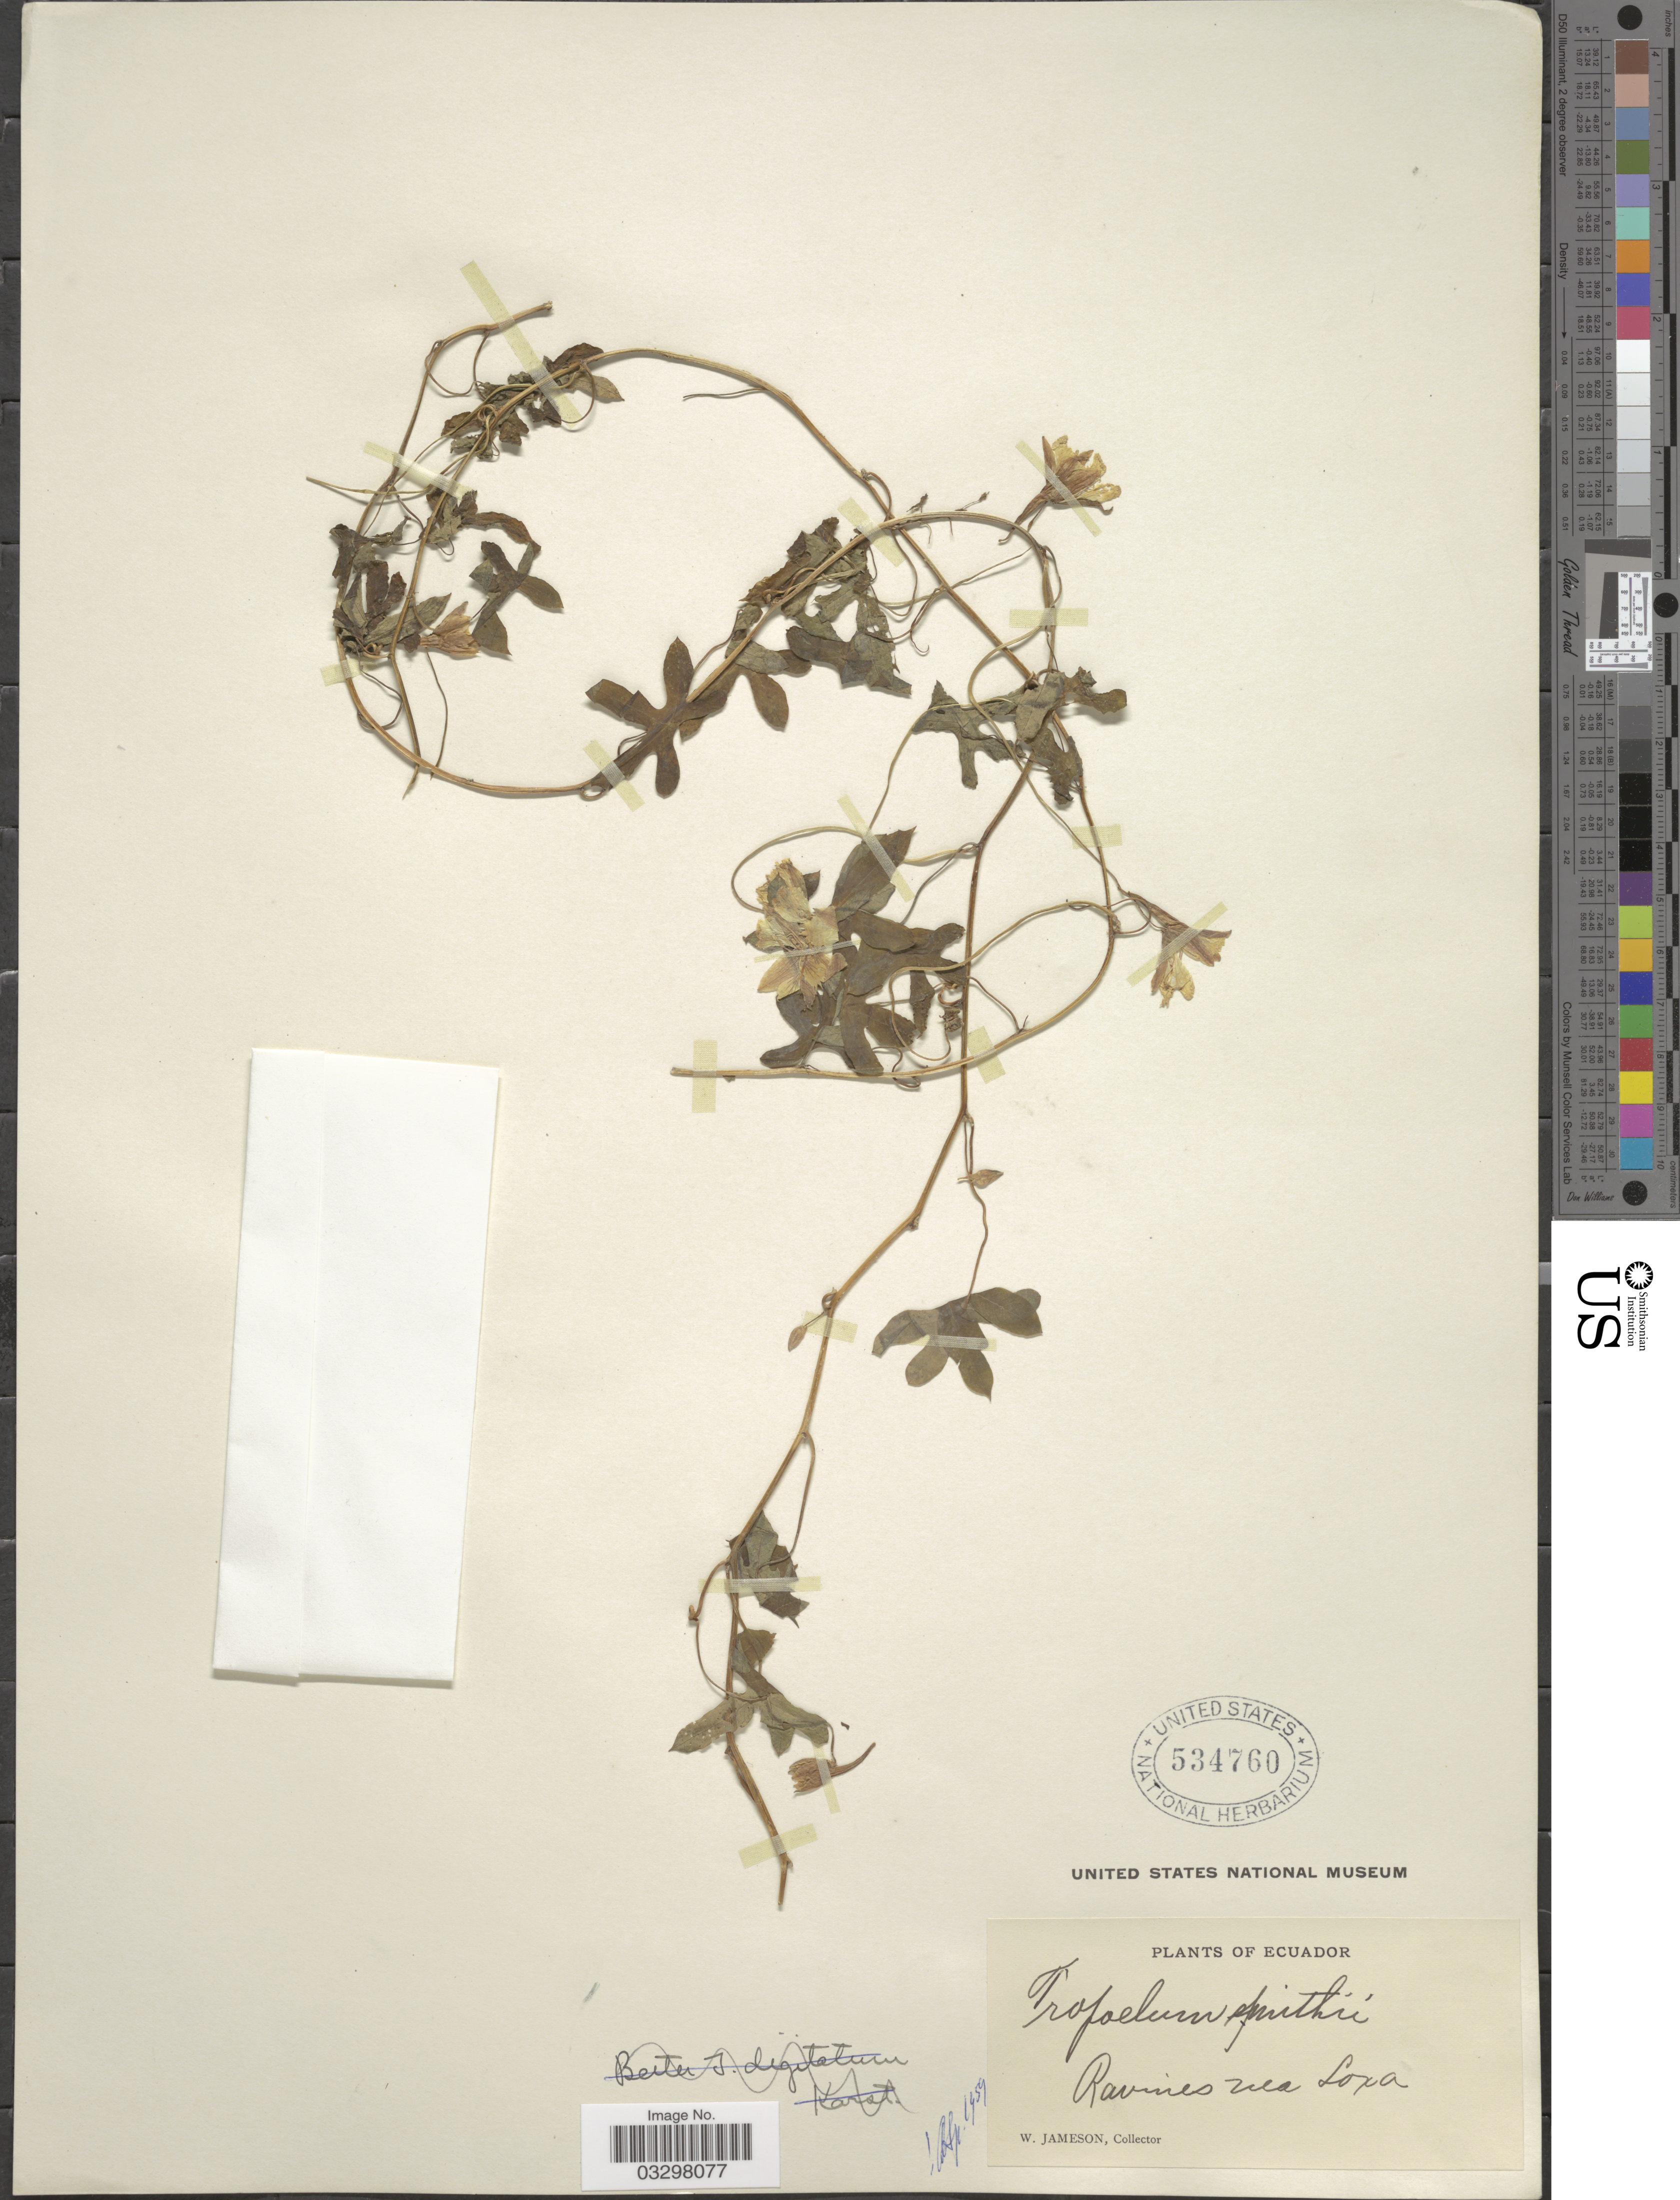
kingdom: Plantae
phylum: Tracheophyta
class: Magnoliopsida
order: Brassicales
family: Tropaeolaceae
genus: Tropaeolum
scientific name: Tropaeolum smithii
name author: DC.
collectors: W. Jameson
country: Ecuador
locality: Ravines nea Loxa.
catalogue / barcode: US 534760